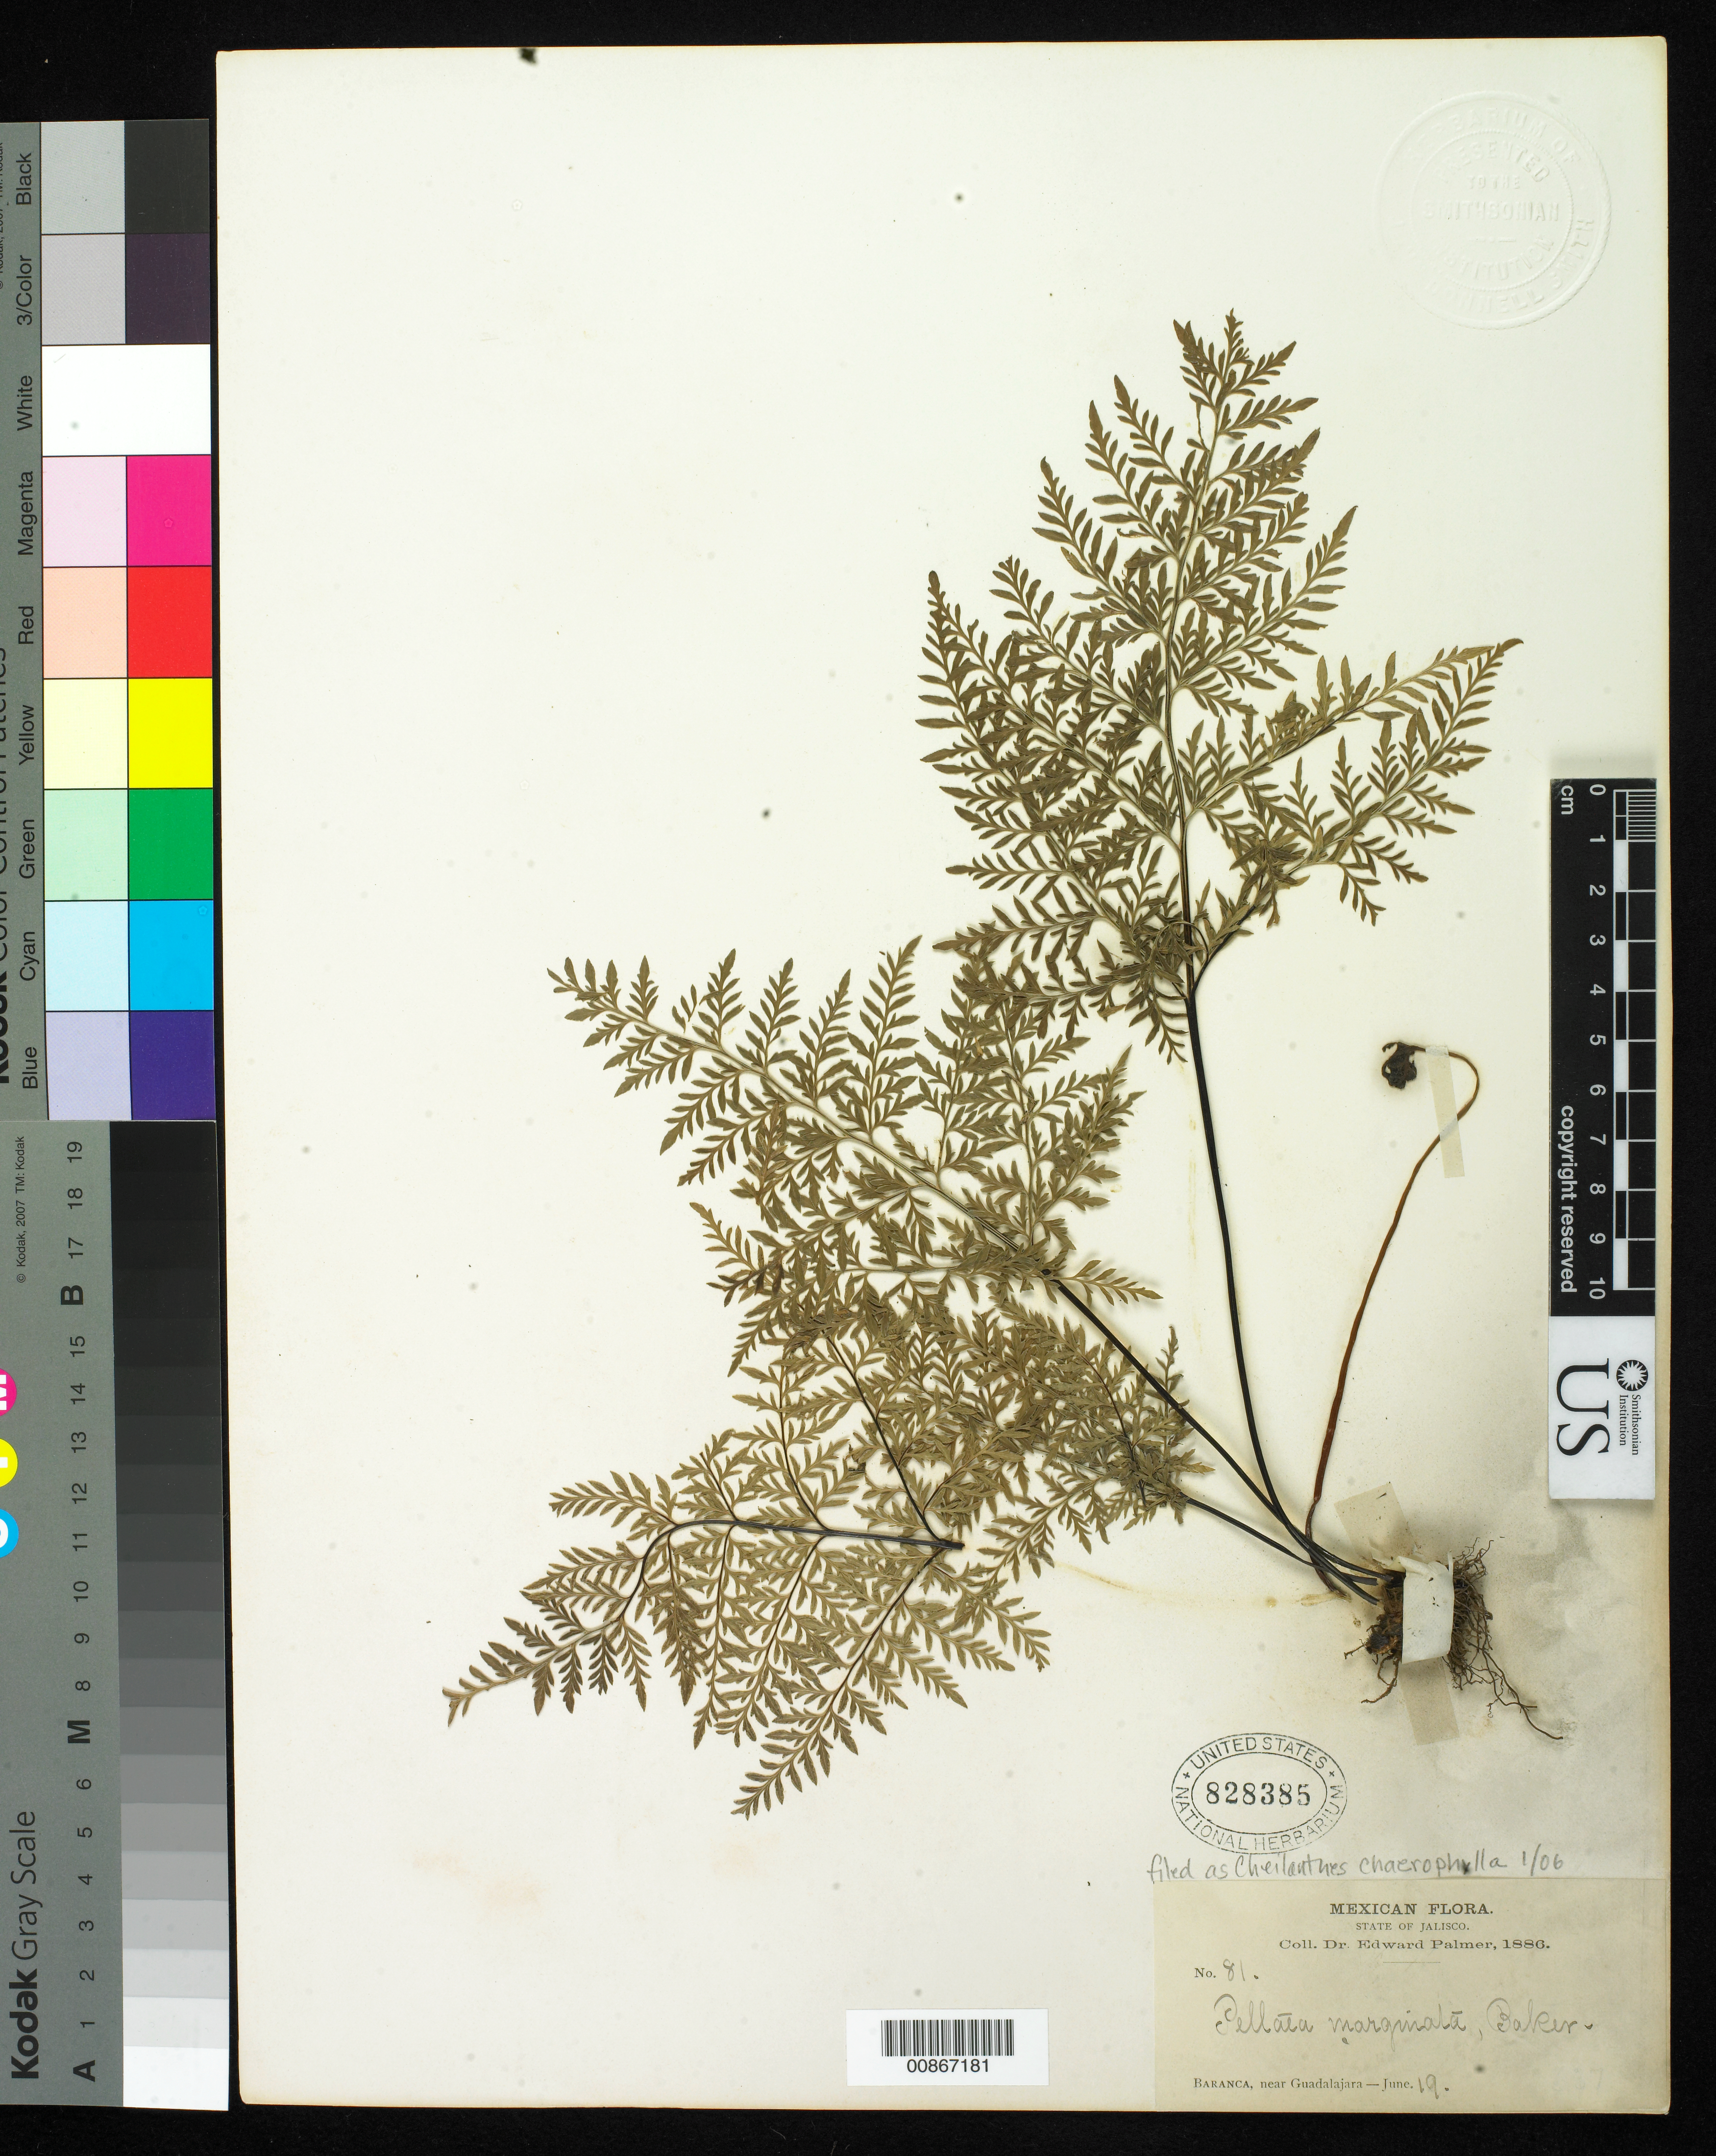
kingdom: Plantae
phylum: Tracheophyta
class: Polypodiopsida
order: Polypodiales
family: Pteridaceae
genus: Gaga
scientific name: Gaga chaerophylla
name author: (Mart. & Ikonn.-Gal.) Fay W. Li & Windham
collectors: E. Palmer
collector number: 81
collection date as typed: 19 Jun 1886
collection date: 1886-06-19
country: Mexico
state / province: Jalisco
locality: Barranca, near Guadalajara, Jalisco.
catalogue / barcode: US 828385